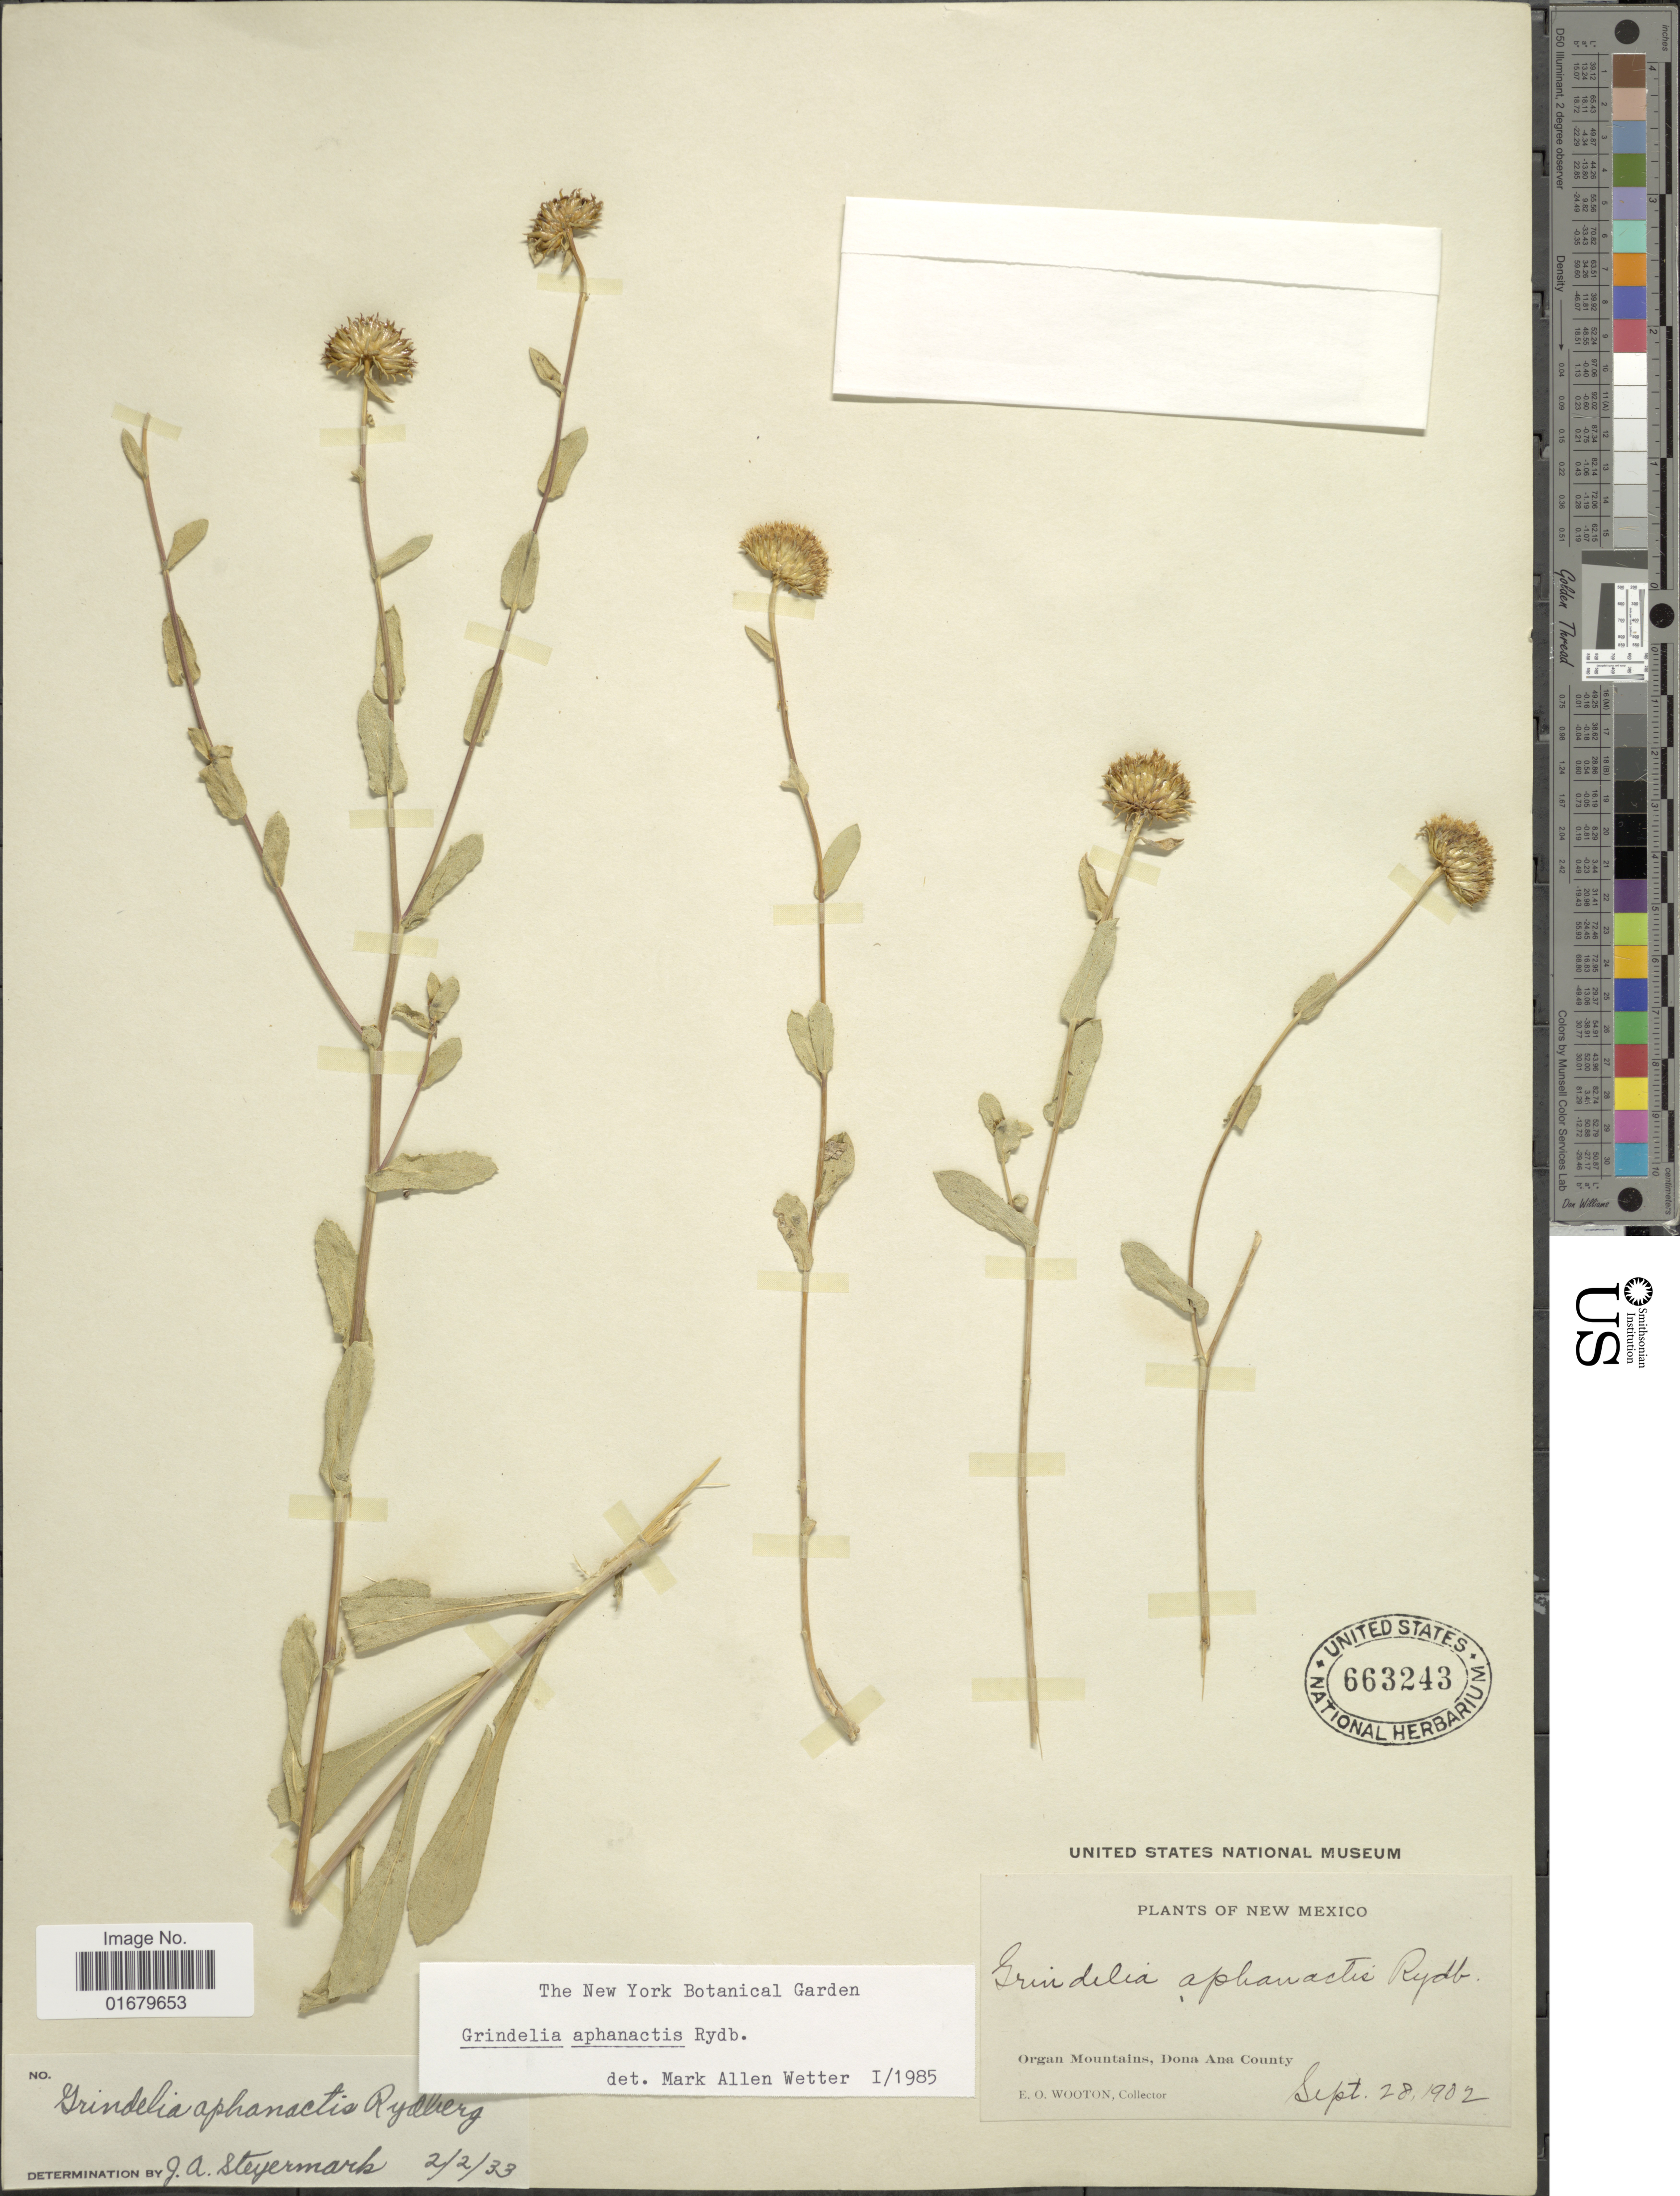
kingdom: Plantae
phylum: Tracheophyta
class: Magnoliopsida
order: Asterales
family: Asteraceae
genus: Grindelia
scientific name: Grindelia aphanactis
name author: Rydb.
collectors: E. O. Wooton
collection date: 1902-09-28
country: United States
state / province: New Mexico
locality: Organ Mountains, Dona Ana County.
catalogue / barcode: US 663243